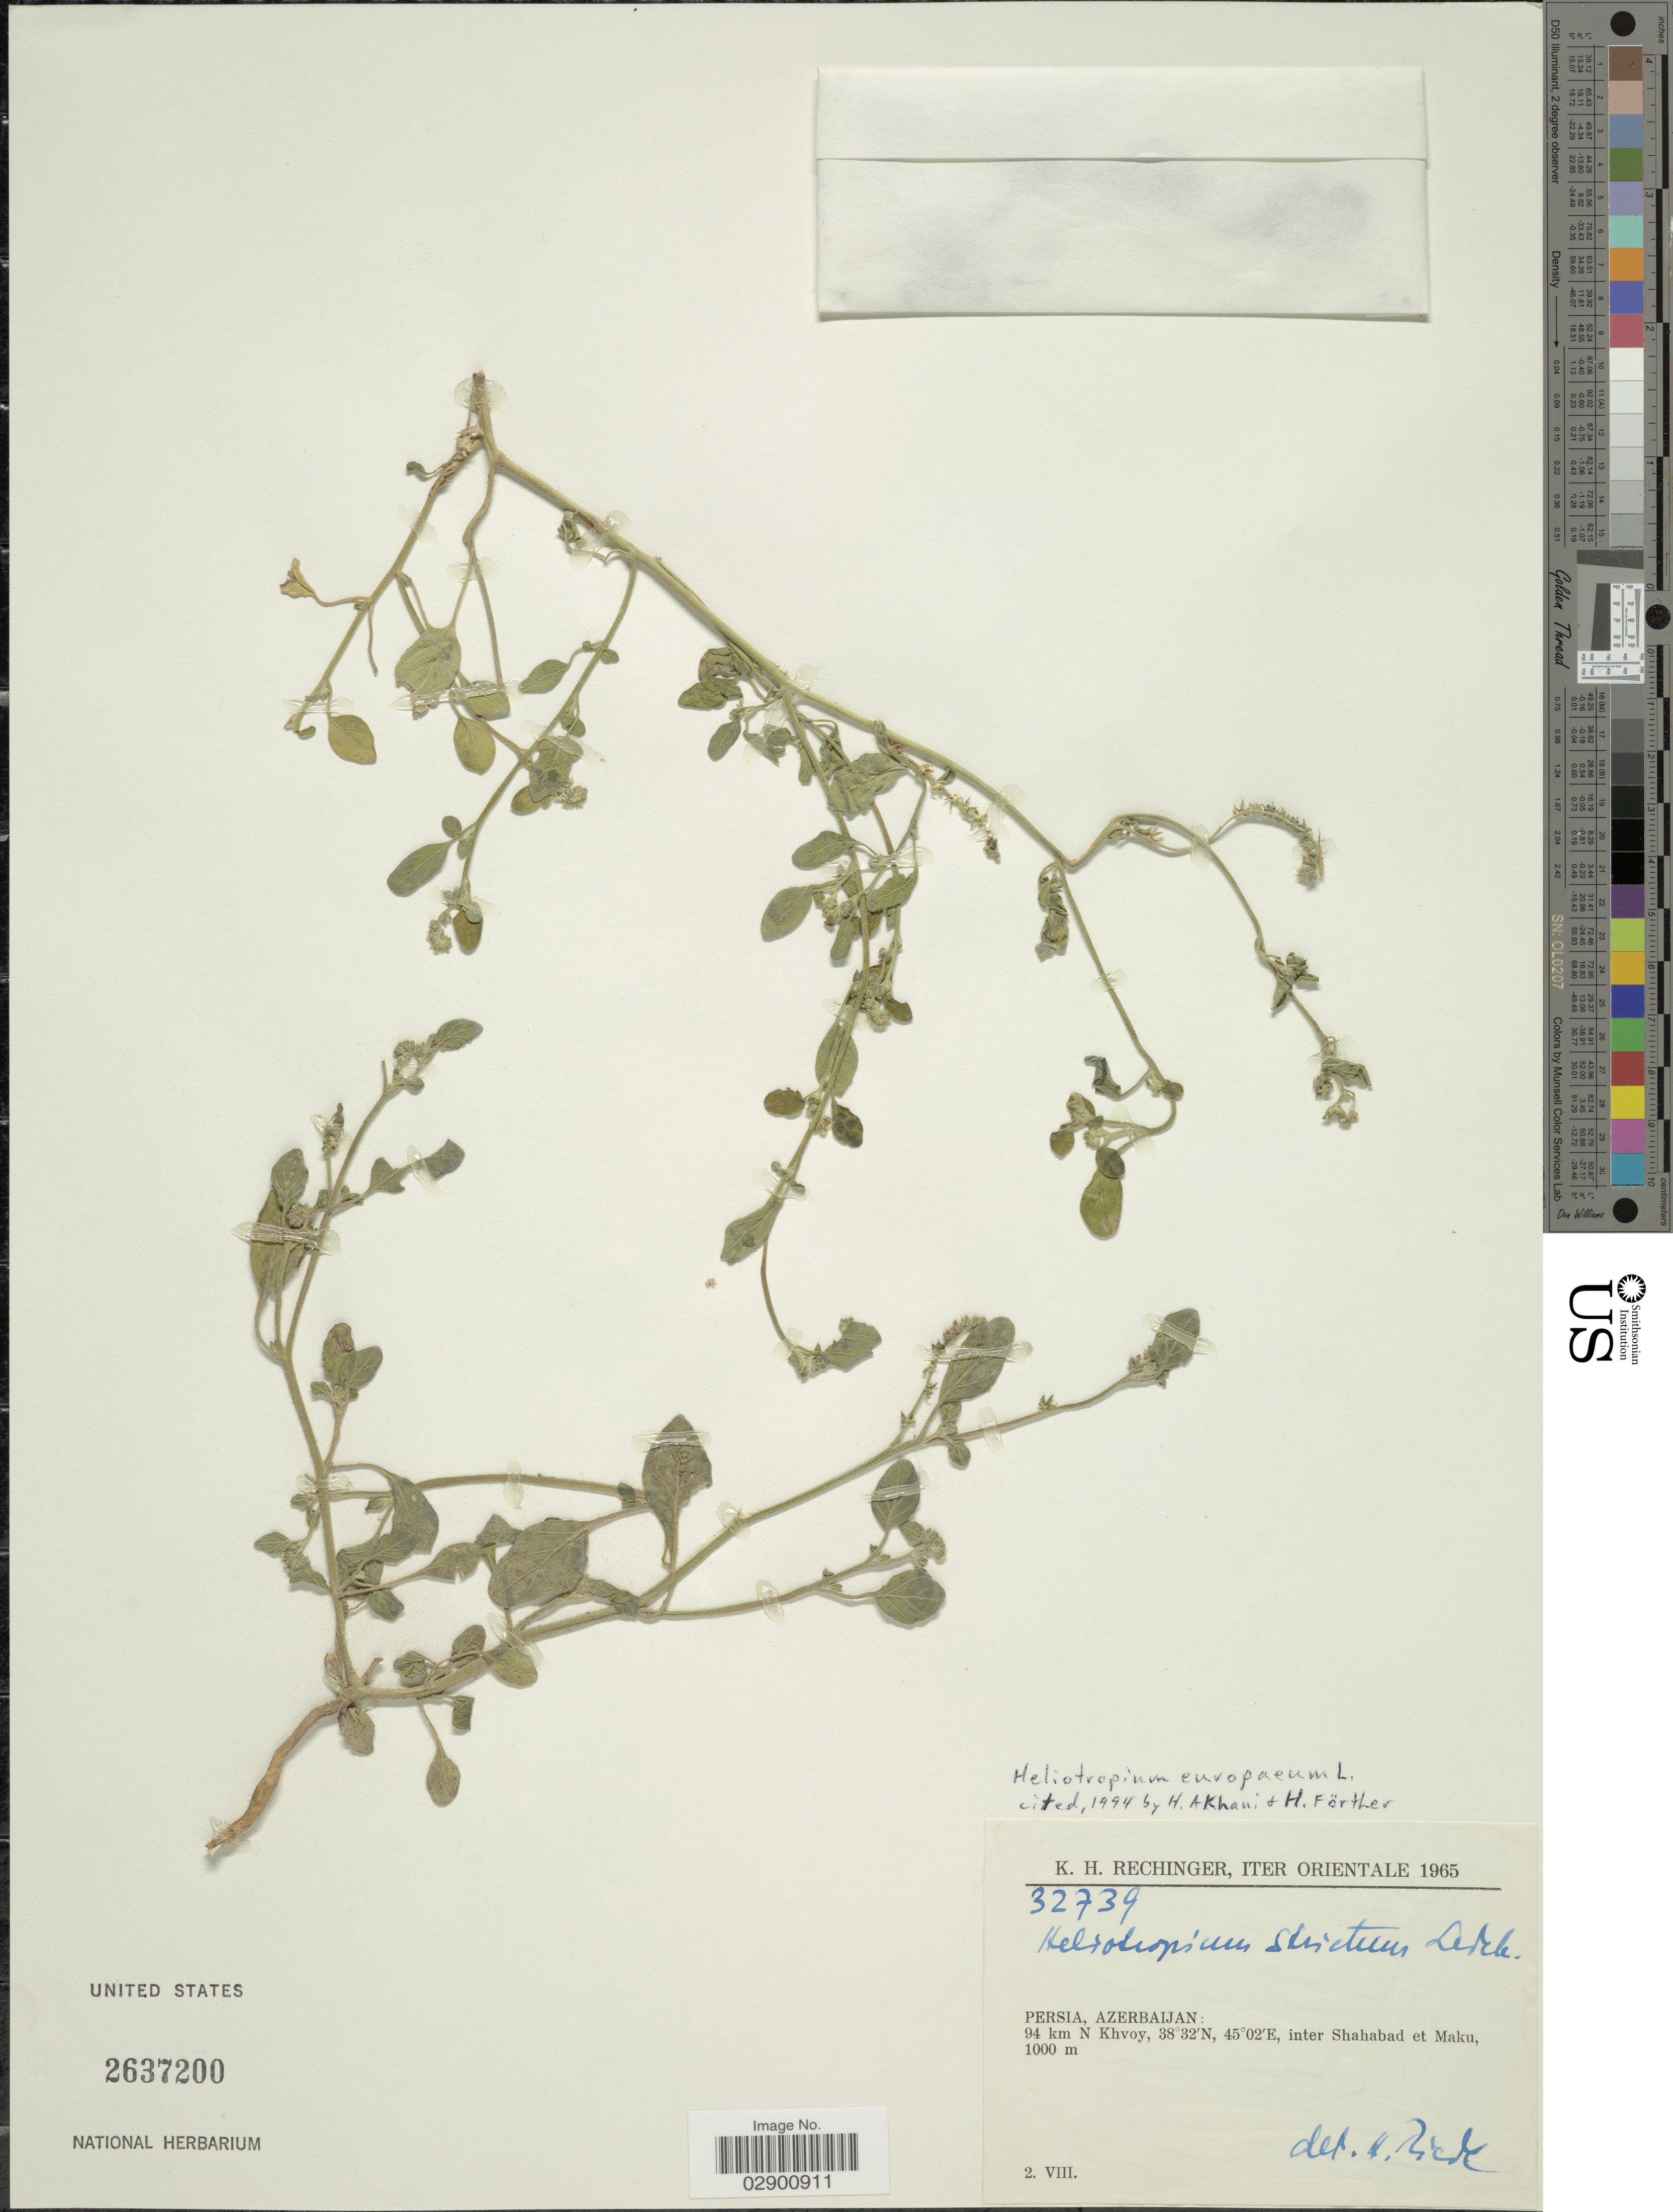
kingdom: Plantae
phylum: Tracheophyta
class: Magnoliopsida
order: Boraginales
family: Heliotropiaceae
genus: Heliotropium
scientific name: Heliotropium europaeum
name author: L.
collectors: K. H. Rechinger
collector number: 32739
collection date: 1965-08-02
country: Iran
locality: Persia, Azerbaijan: 94 km N Khvoy, inter Shahabad et Maku.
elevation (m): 1000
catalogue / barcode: US 2637200